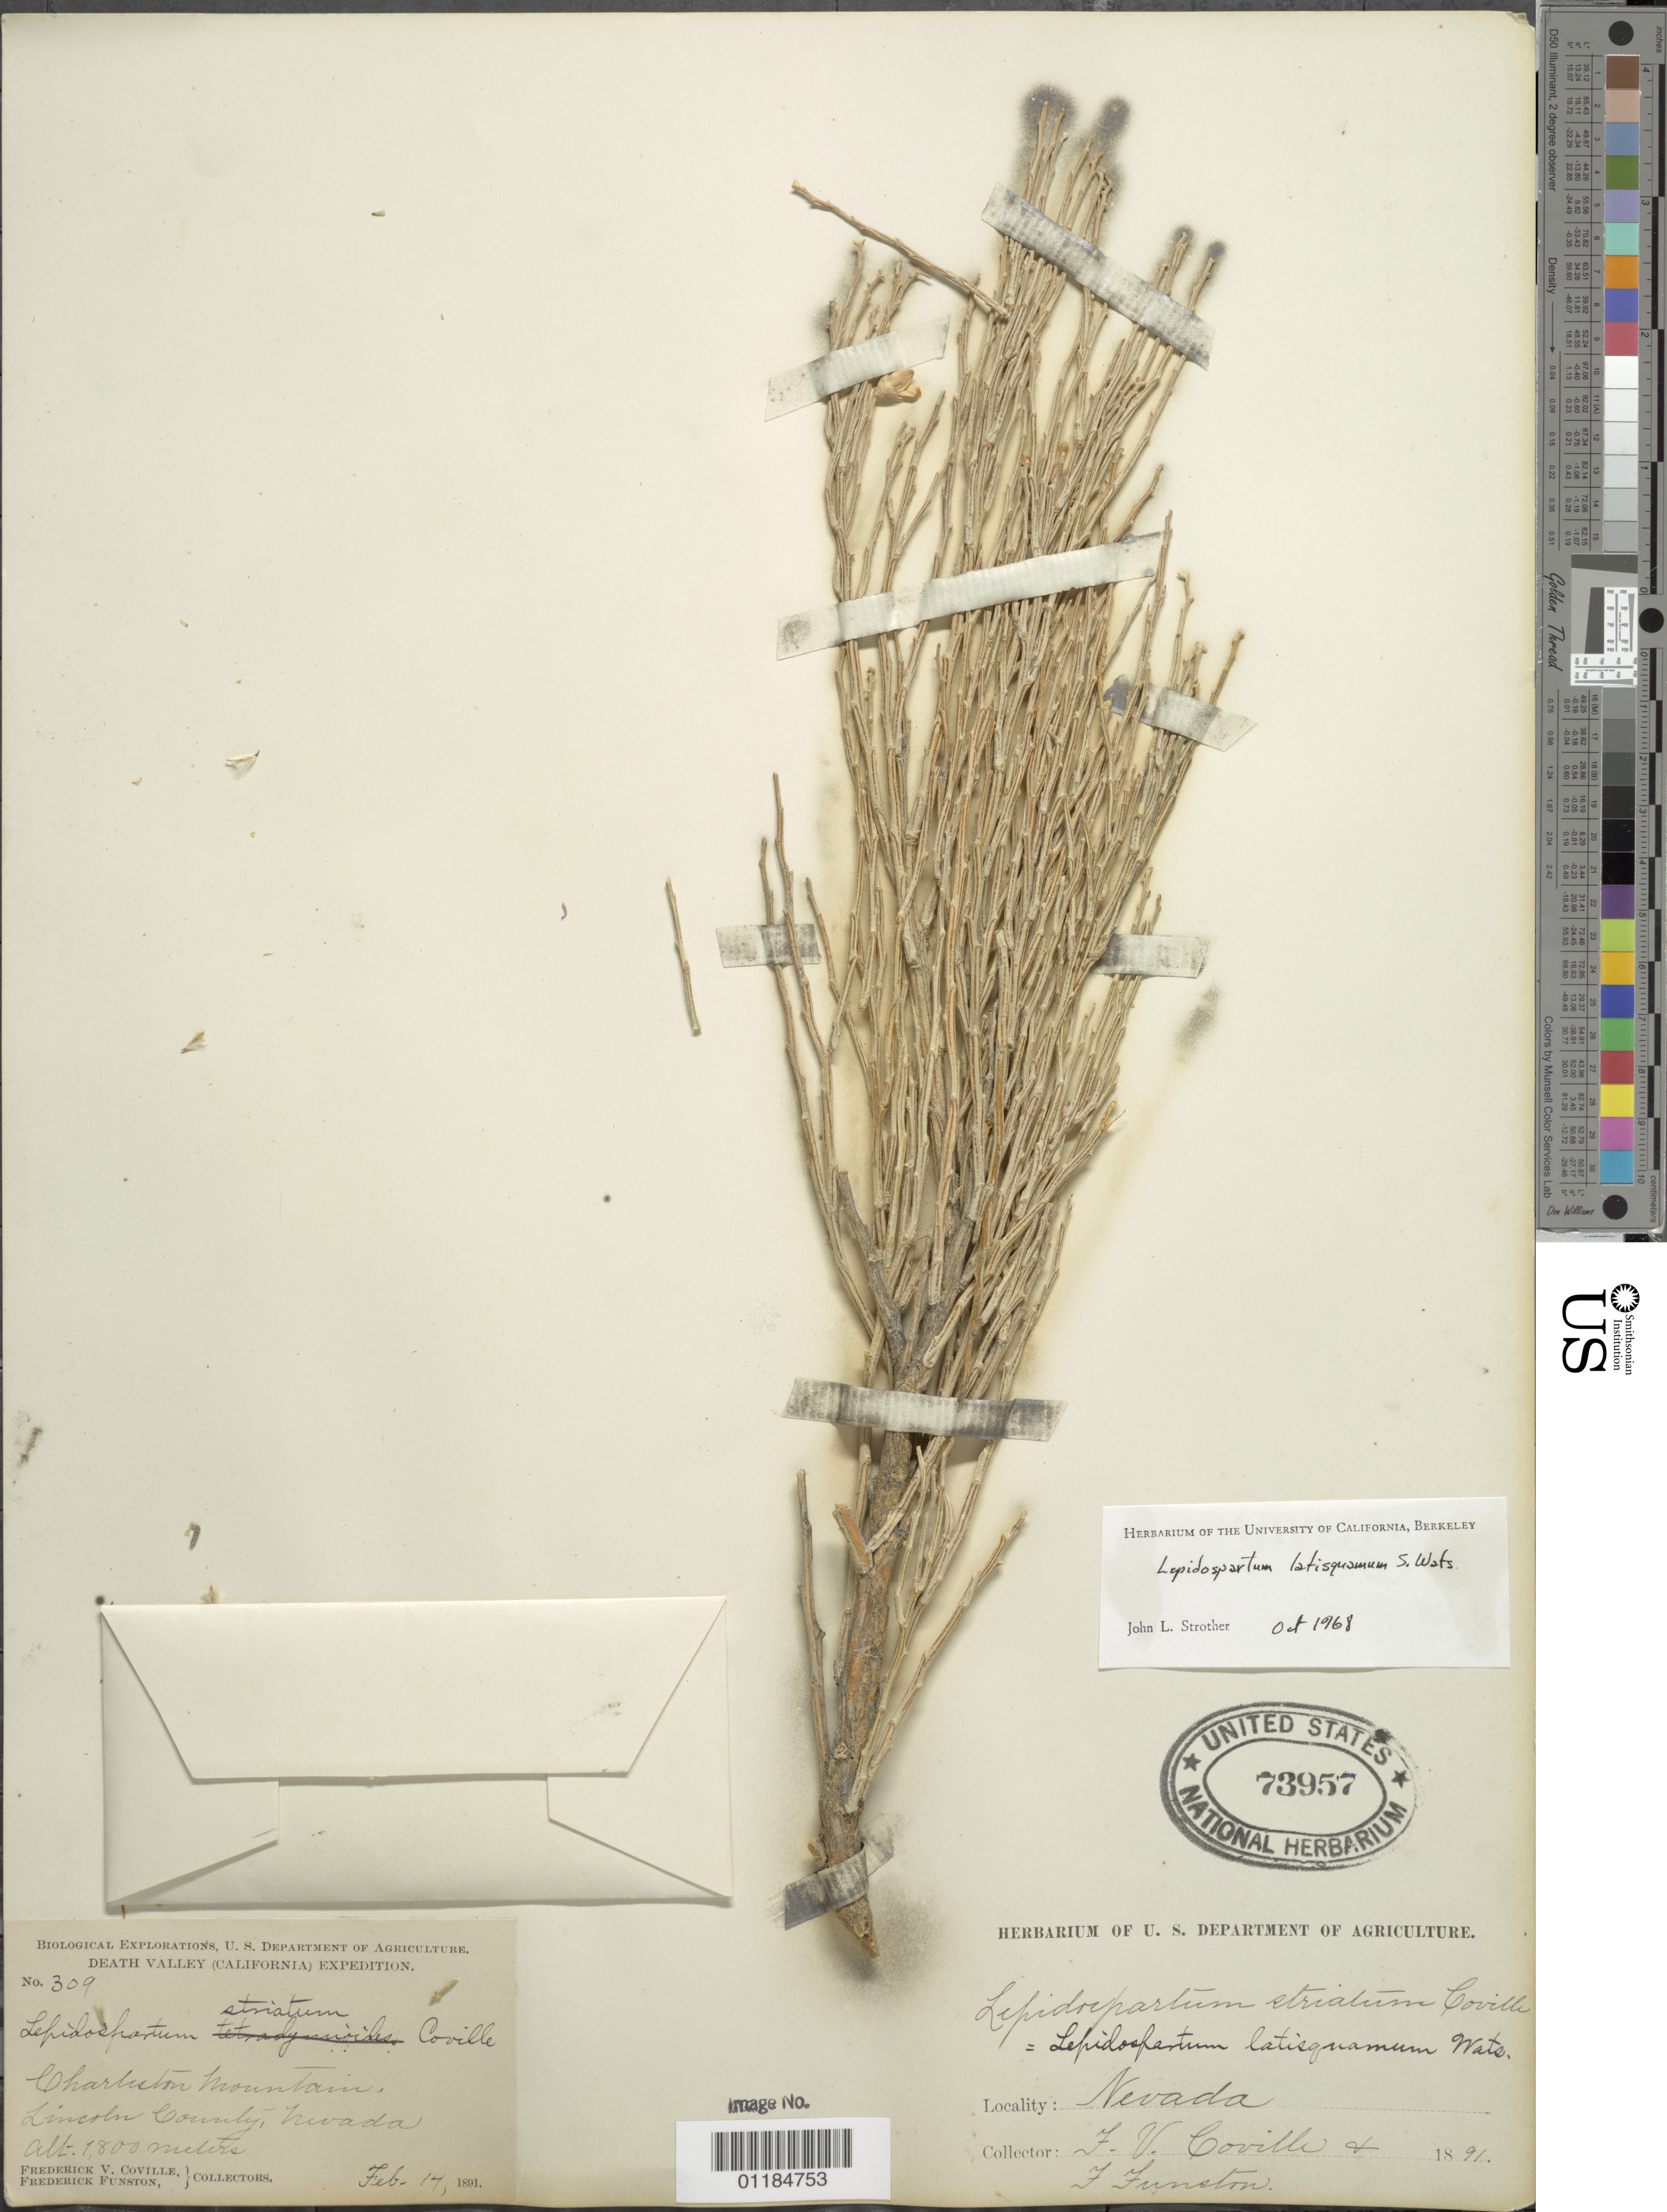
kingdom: Plantae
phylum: Tracheophyta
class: Magnoliopsida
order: Asterales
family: Asteraceae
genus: Lepidospartum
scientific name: Lepidospartum squamatum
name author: A. Gray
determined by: Strother, J. L., (UC), University of California Berkeley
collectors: F. V. Coville & F. Funston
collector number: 309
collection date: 1891-02-14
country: United States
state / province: Nevada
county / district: Lincoln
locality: Charleston Mountain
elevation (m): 1800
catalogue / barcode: US 73957